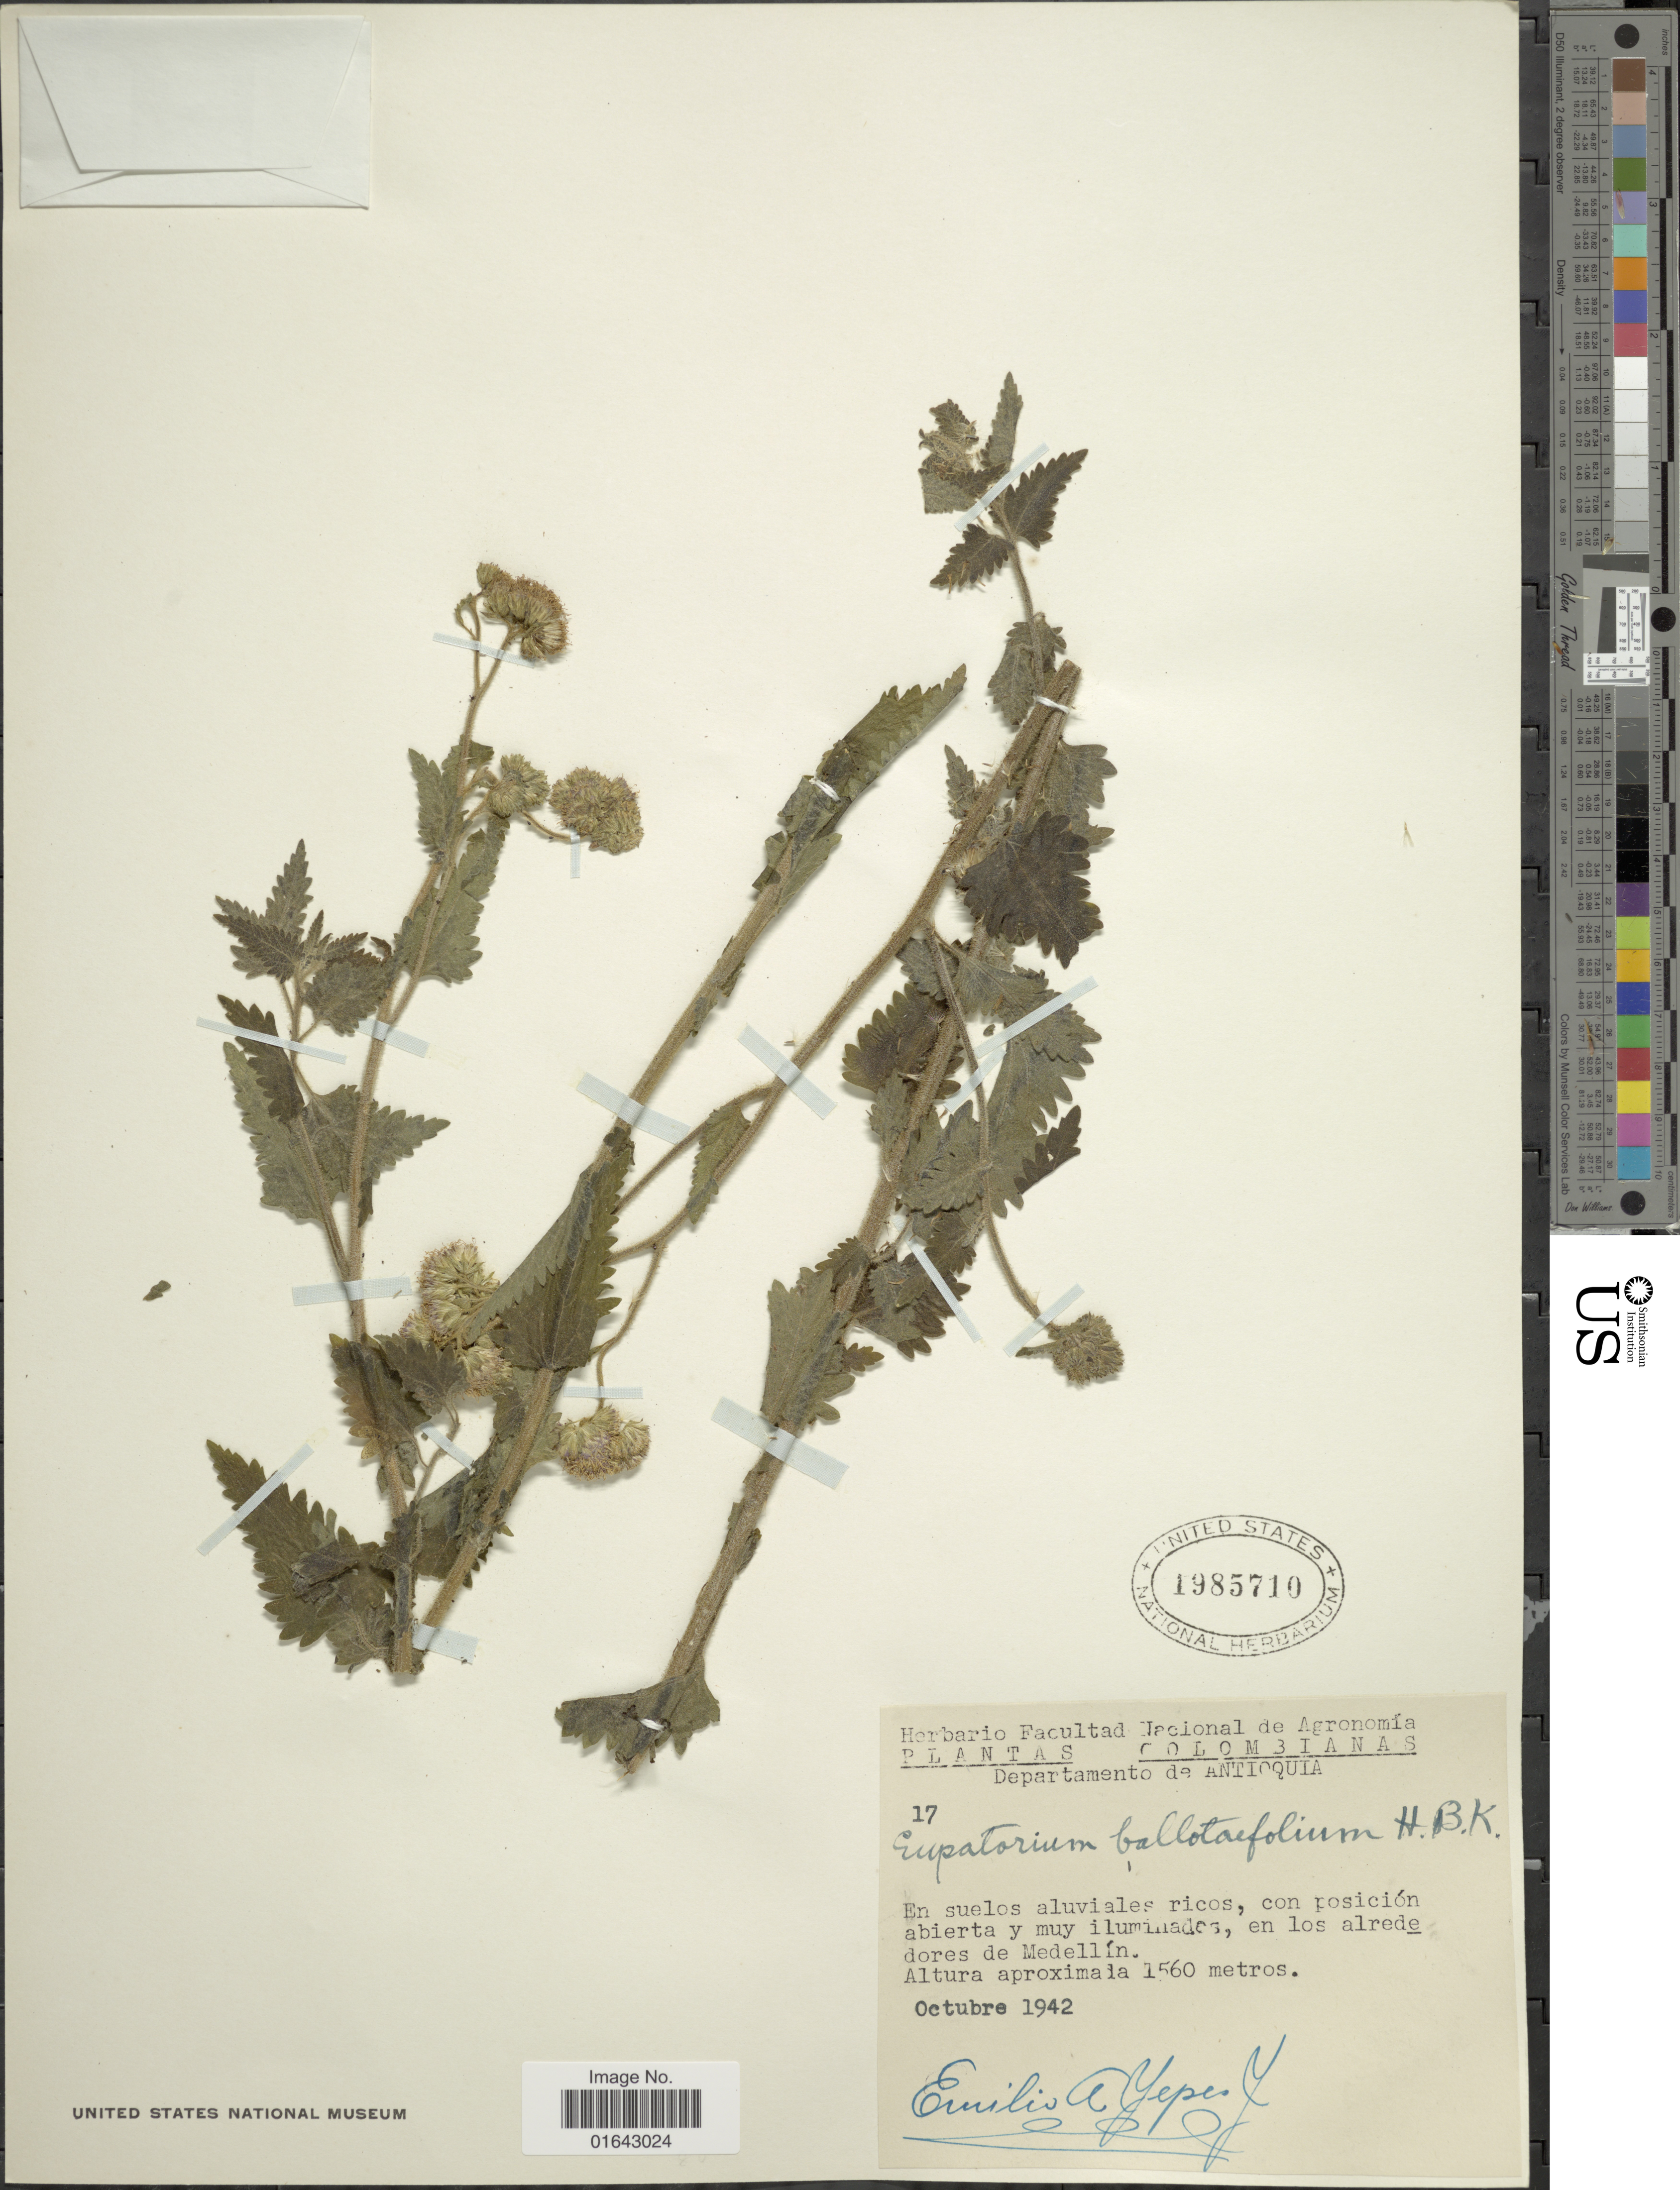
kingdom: Plantae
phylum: Tracheophyta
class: Magnoliopsida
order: Asterales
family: Asteraceae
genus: Conocliniopsis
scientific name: Conocliniopsis prasiifolia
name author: (DC.) R.M. King & H. Rob.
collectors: E. Yepes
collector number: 17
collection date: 1942-10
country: Colombia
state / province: Antioquia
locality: Departamento de Antioquia. En suelos aluviales ricos, con posición abierta y muy iluminados, en los alrededores de Medellín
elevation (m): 1560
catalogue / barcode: US 1985710